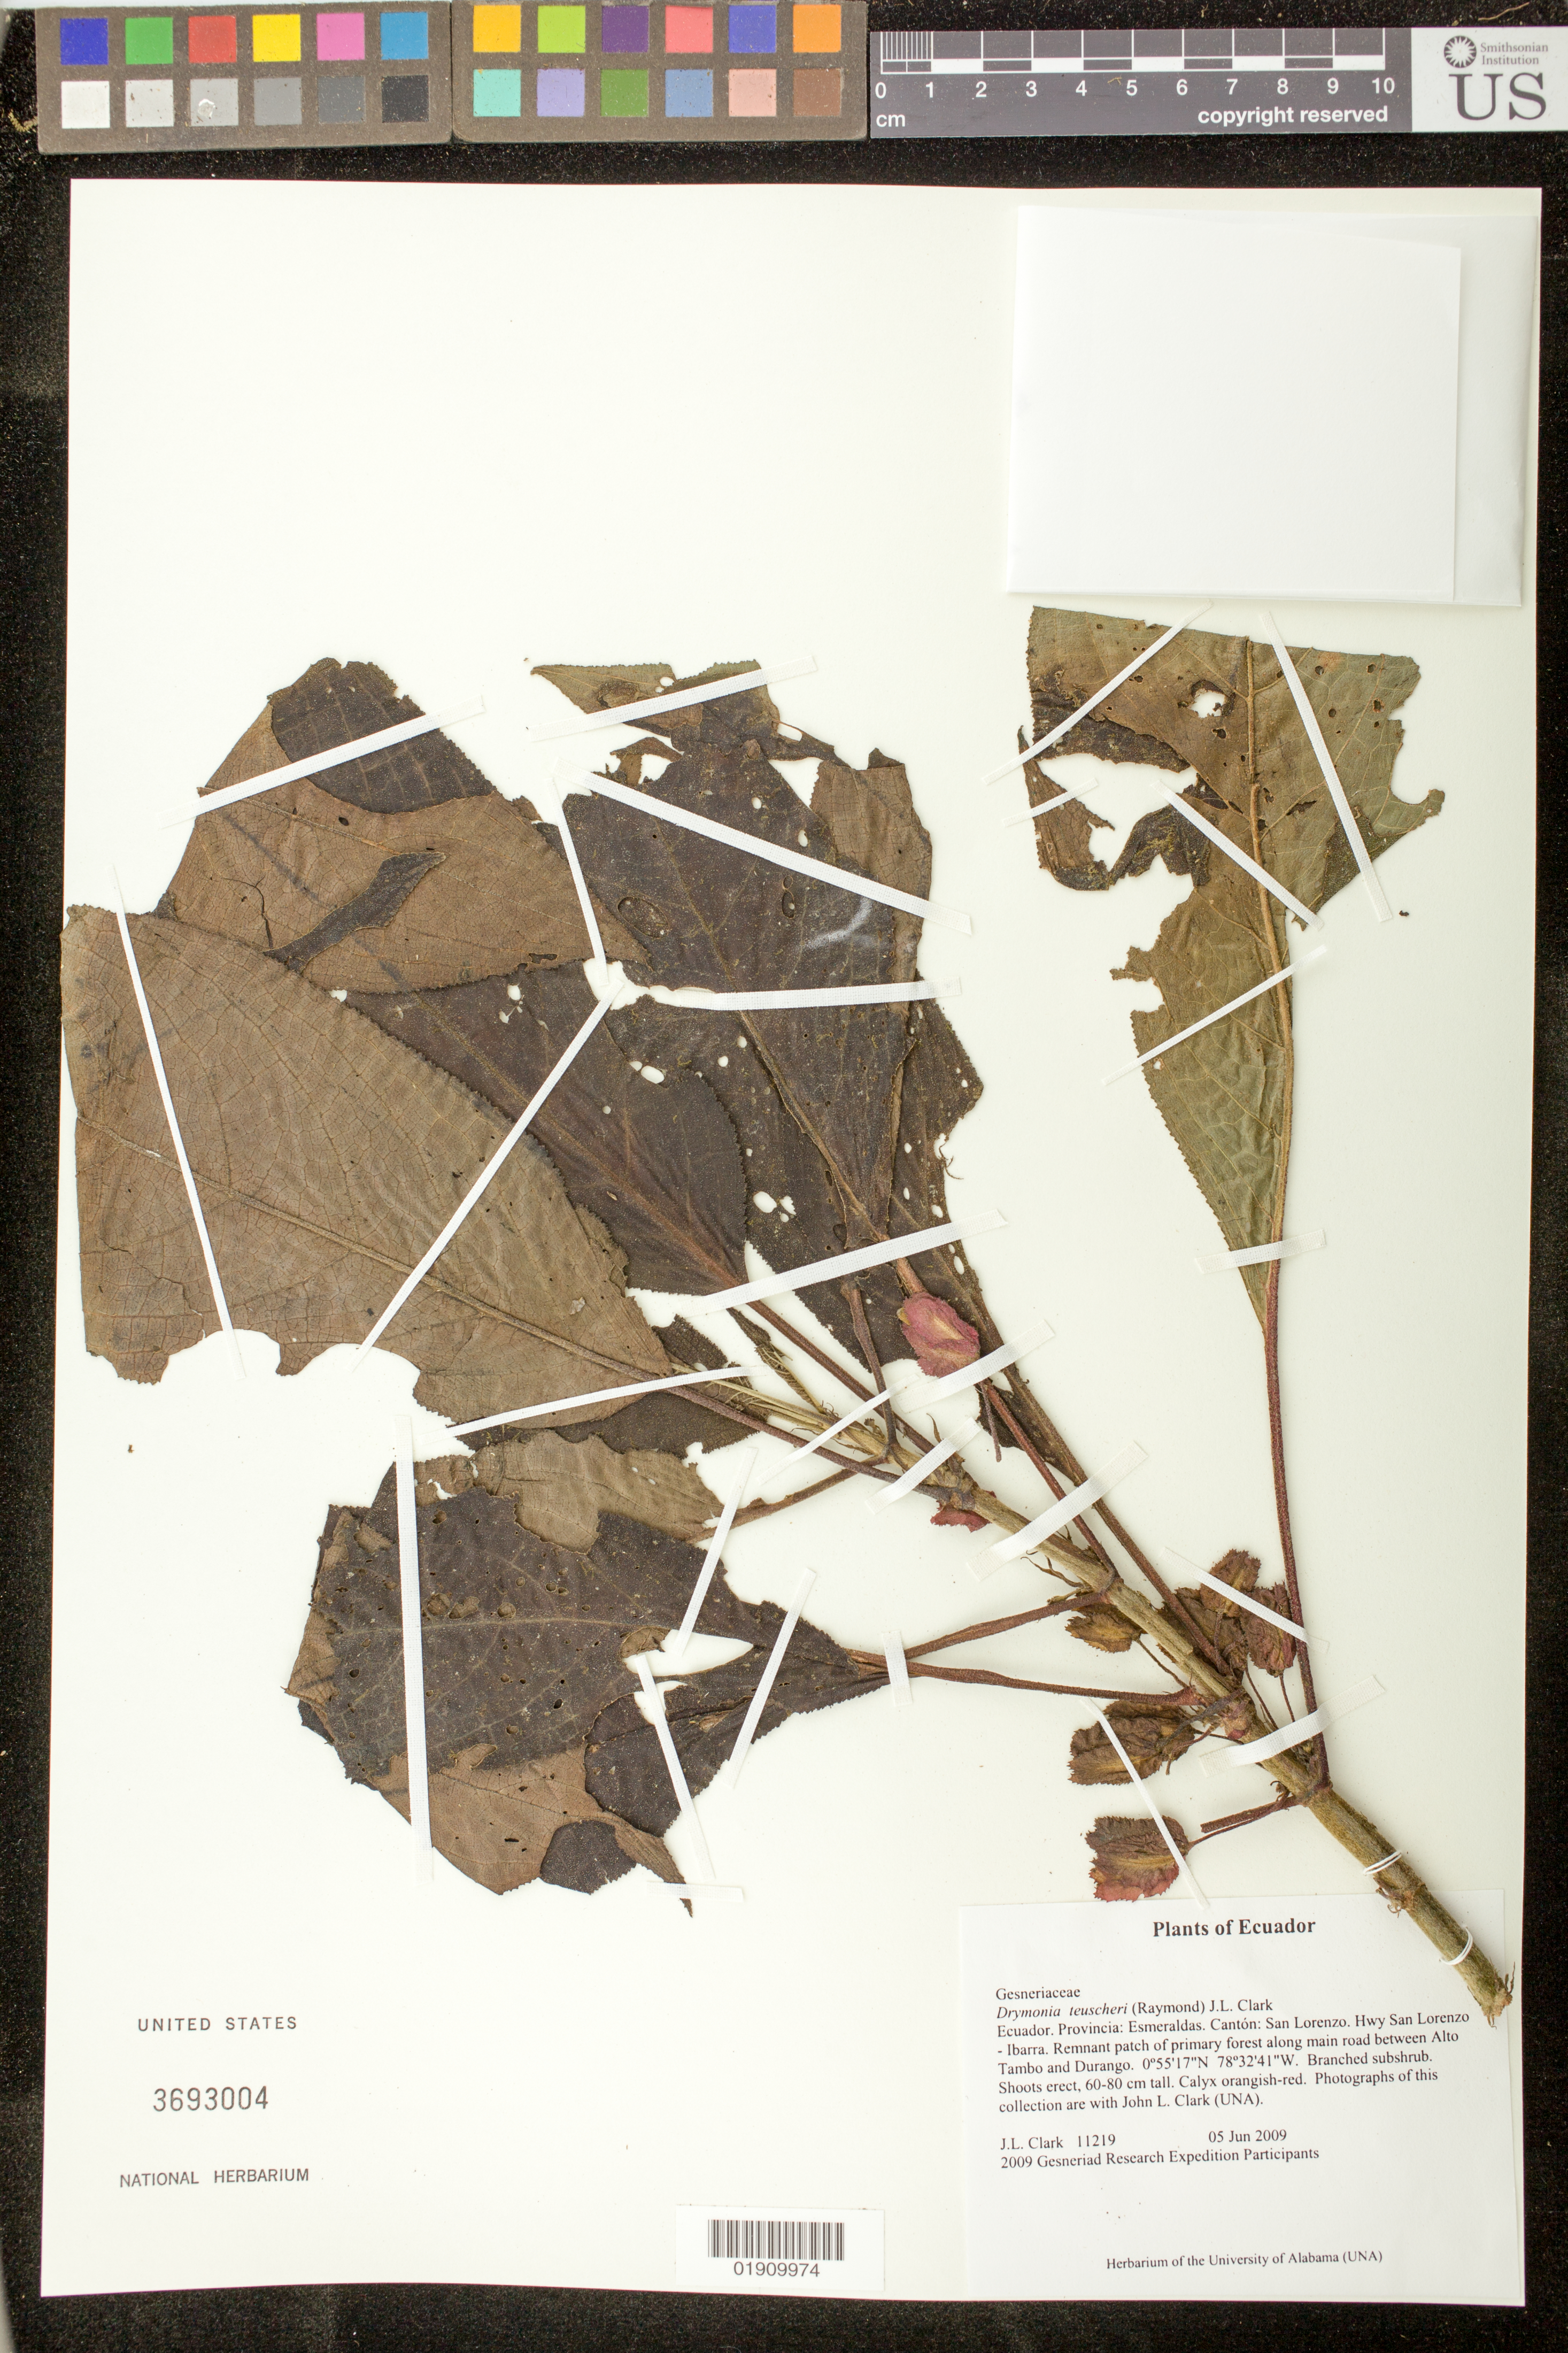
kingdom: Plantae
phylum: Tracheophyta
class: Magnoliopsida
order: Lamiales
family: Gesneriaceae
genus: Drymonia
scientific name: Drymonia teuscheri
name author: (Raymond) J.L. Clark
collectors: J. L. Clark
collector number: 11219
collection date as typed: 05 Jun 2009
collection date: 2009-06-05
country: Ecuador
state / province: Esmeraldas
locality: Ecuador. Provincia: Esmeraldas. Canton: San Lorenzo. Hwy San Lorenzo- Ibarra. Remnant patch of primary forest along main road between Alto Tambo and Durango.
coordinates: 0°55'17"N, 78°32'41"W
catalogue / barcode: US 3693004